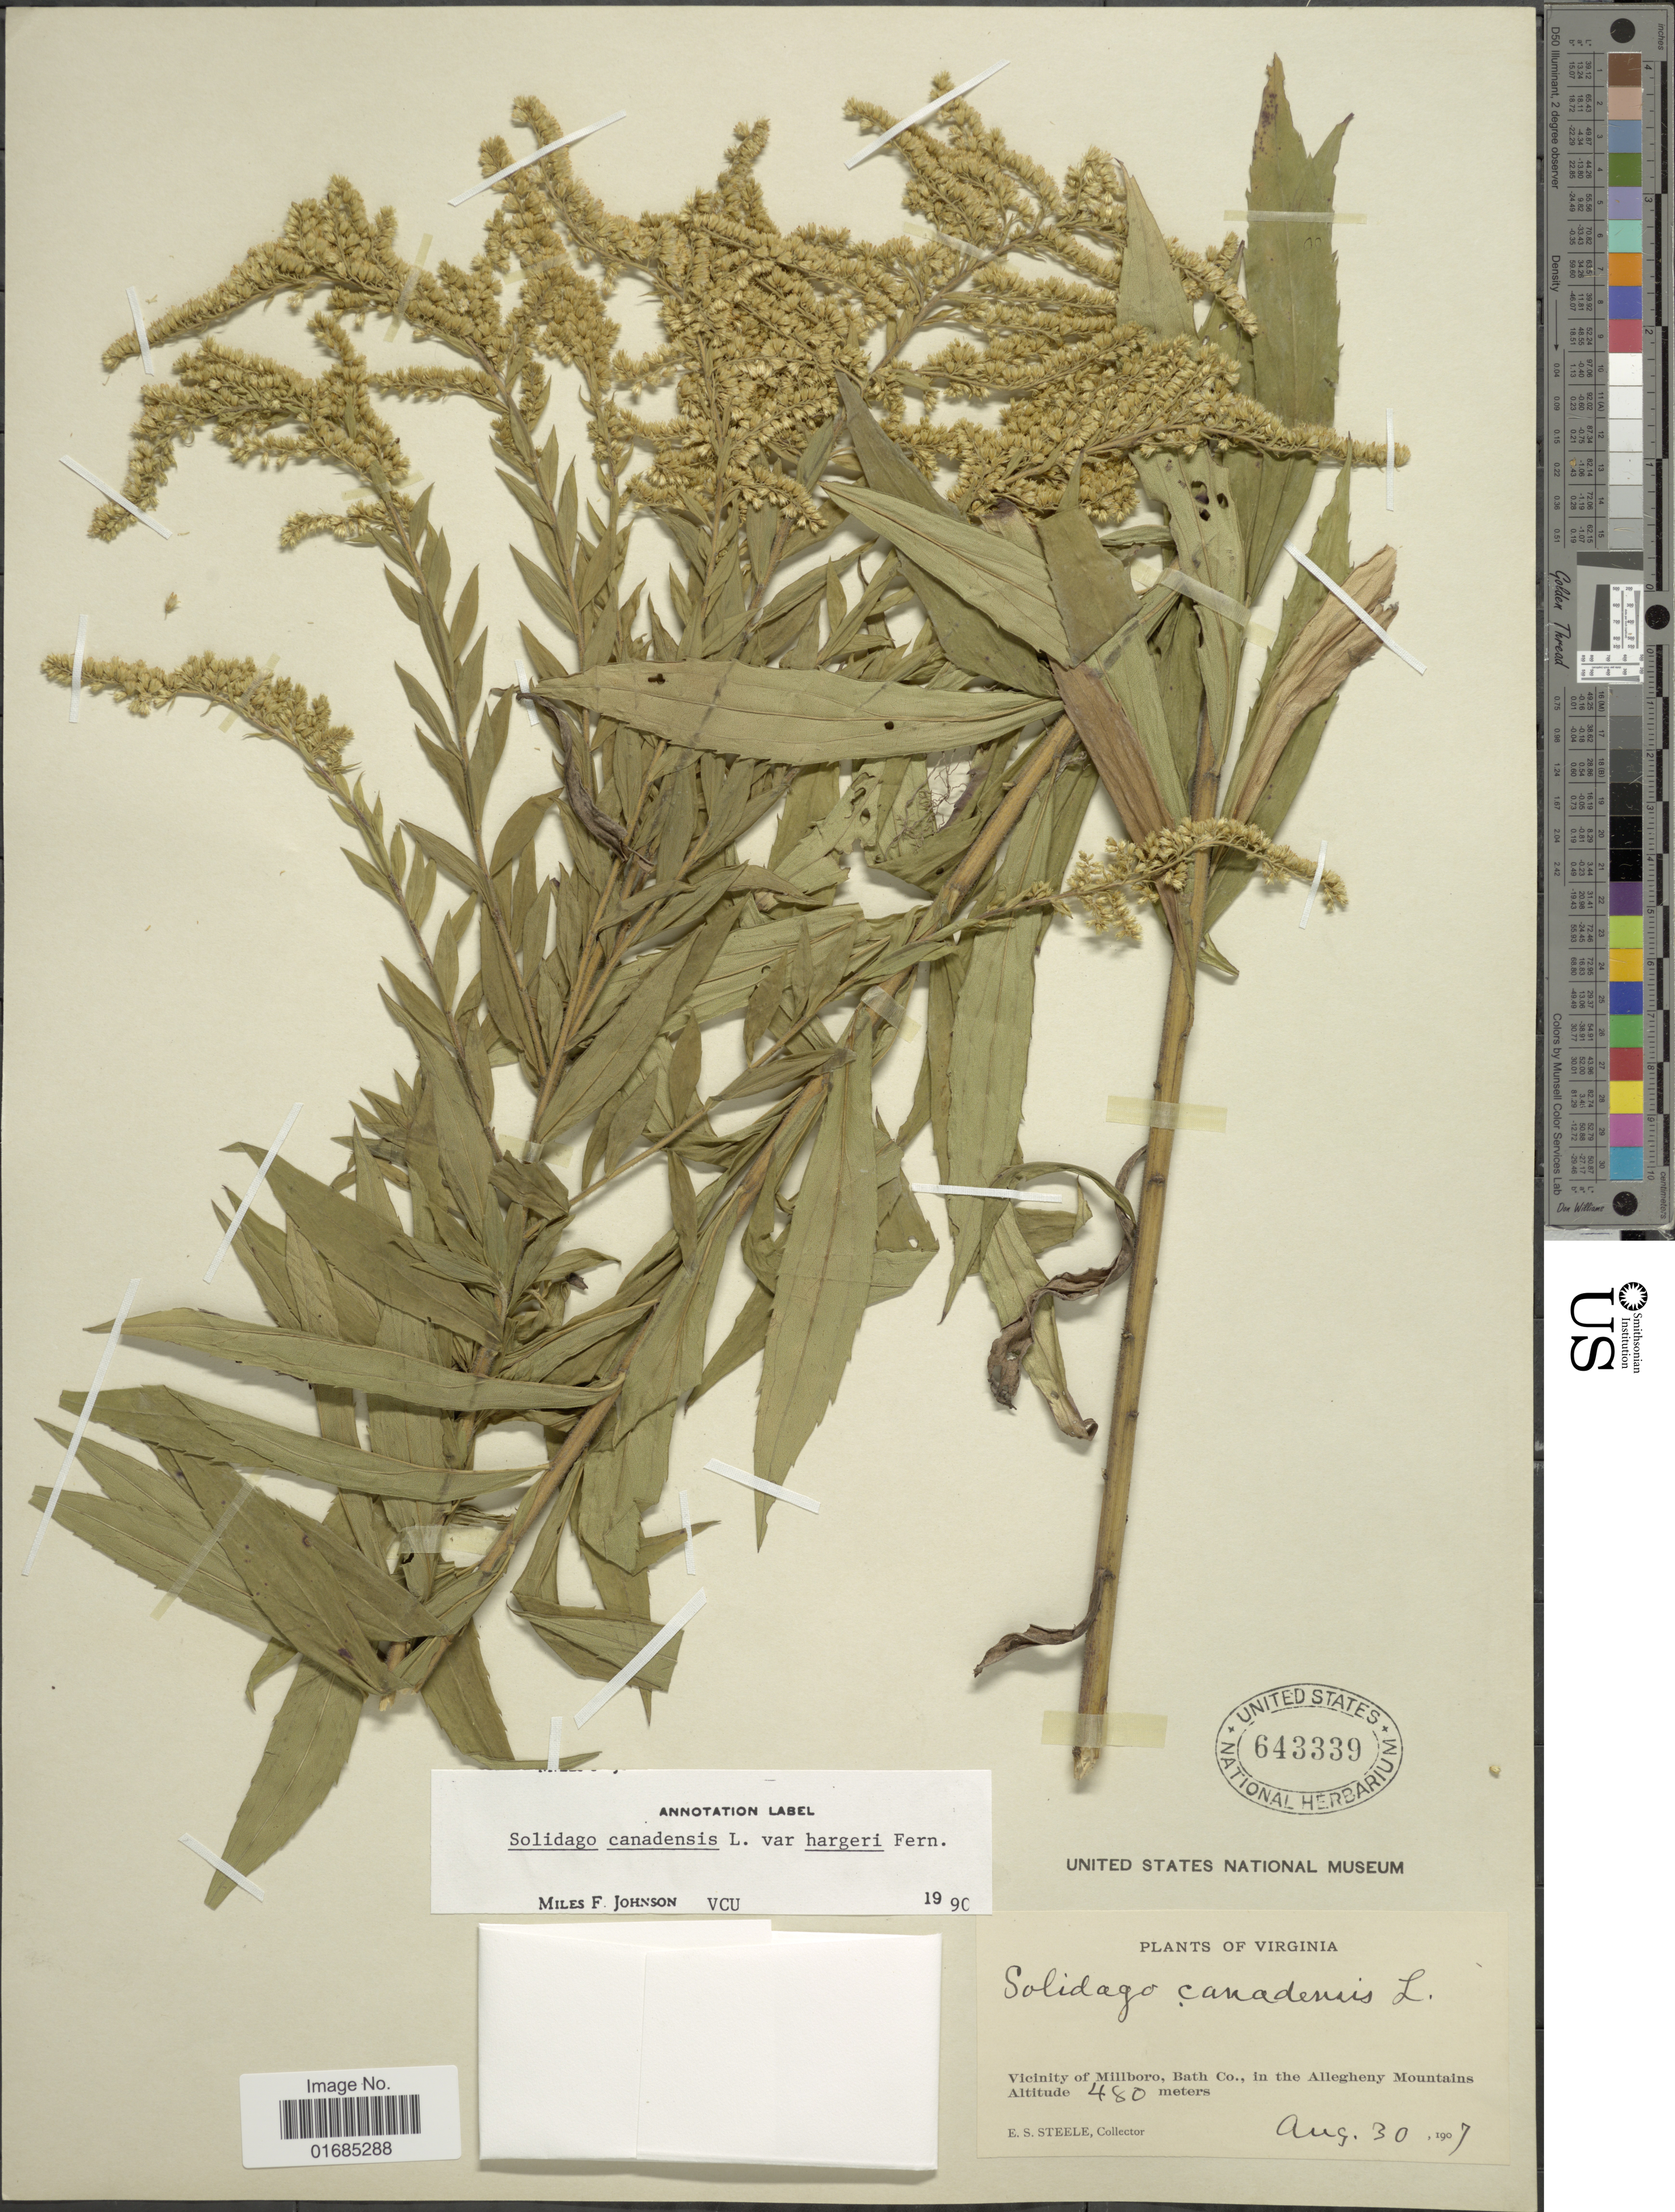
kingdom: Plantae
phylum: Tracheophyta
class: Magnoliopsida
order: Asterales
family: Asteraceae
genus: Solidago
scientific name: Solidago canadensis var. canadensis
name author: L.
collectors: E. Steele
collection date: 1907-08-30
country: United States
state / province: Virginia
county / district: Bath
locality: Vicinity of Millboro, Bath Co., in the Allegheny Mountains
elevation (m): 480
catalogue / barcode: US 643339